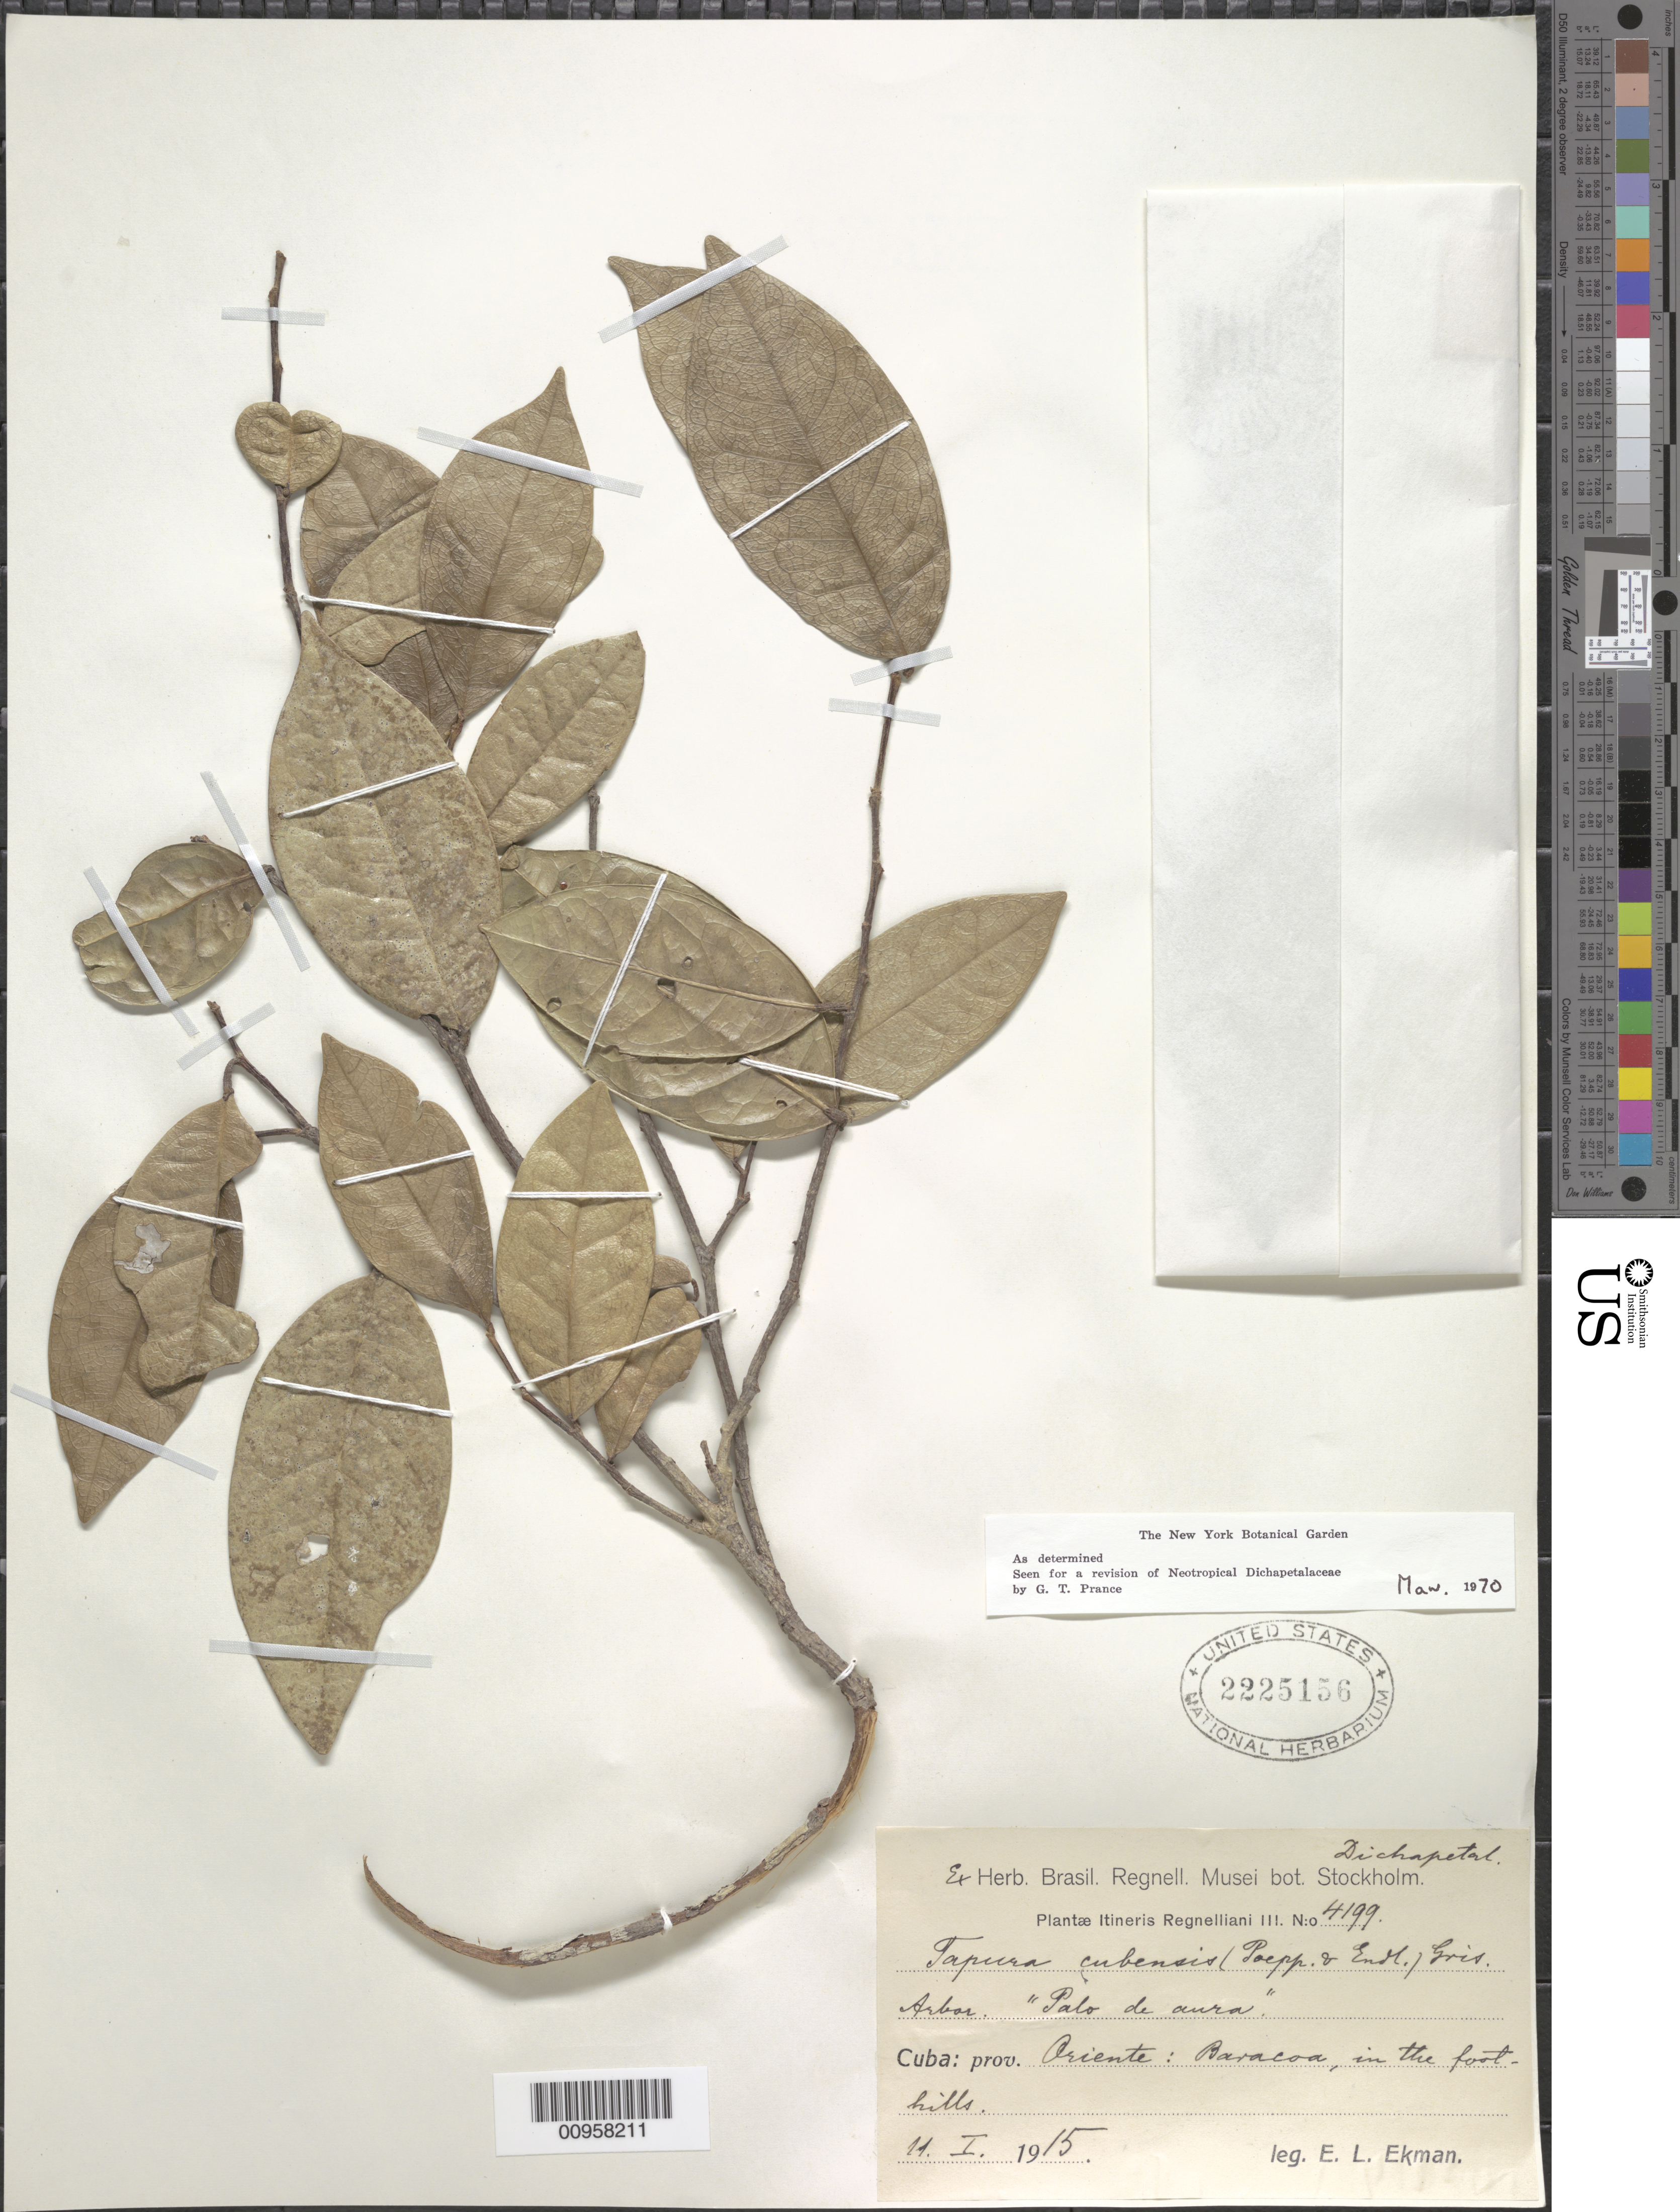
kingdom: Plantae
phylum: Tracheophyta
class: Magnoliopsida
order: Malpighiales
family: Dichapetalaceae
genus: Tapura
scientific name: Tapura cubensis subsp. cubensis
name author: (Poepp.) Griseb.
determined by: Prance, G. T.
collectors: E. L. Ekman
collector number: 4199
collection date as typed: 11 Jan 1915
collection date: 1915-01-11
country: Cuba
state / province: Guantanamo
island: Cuba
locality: Baracoa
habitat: In the foothills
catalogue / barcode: US 2225156